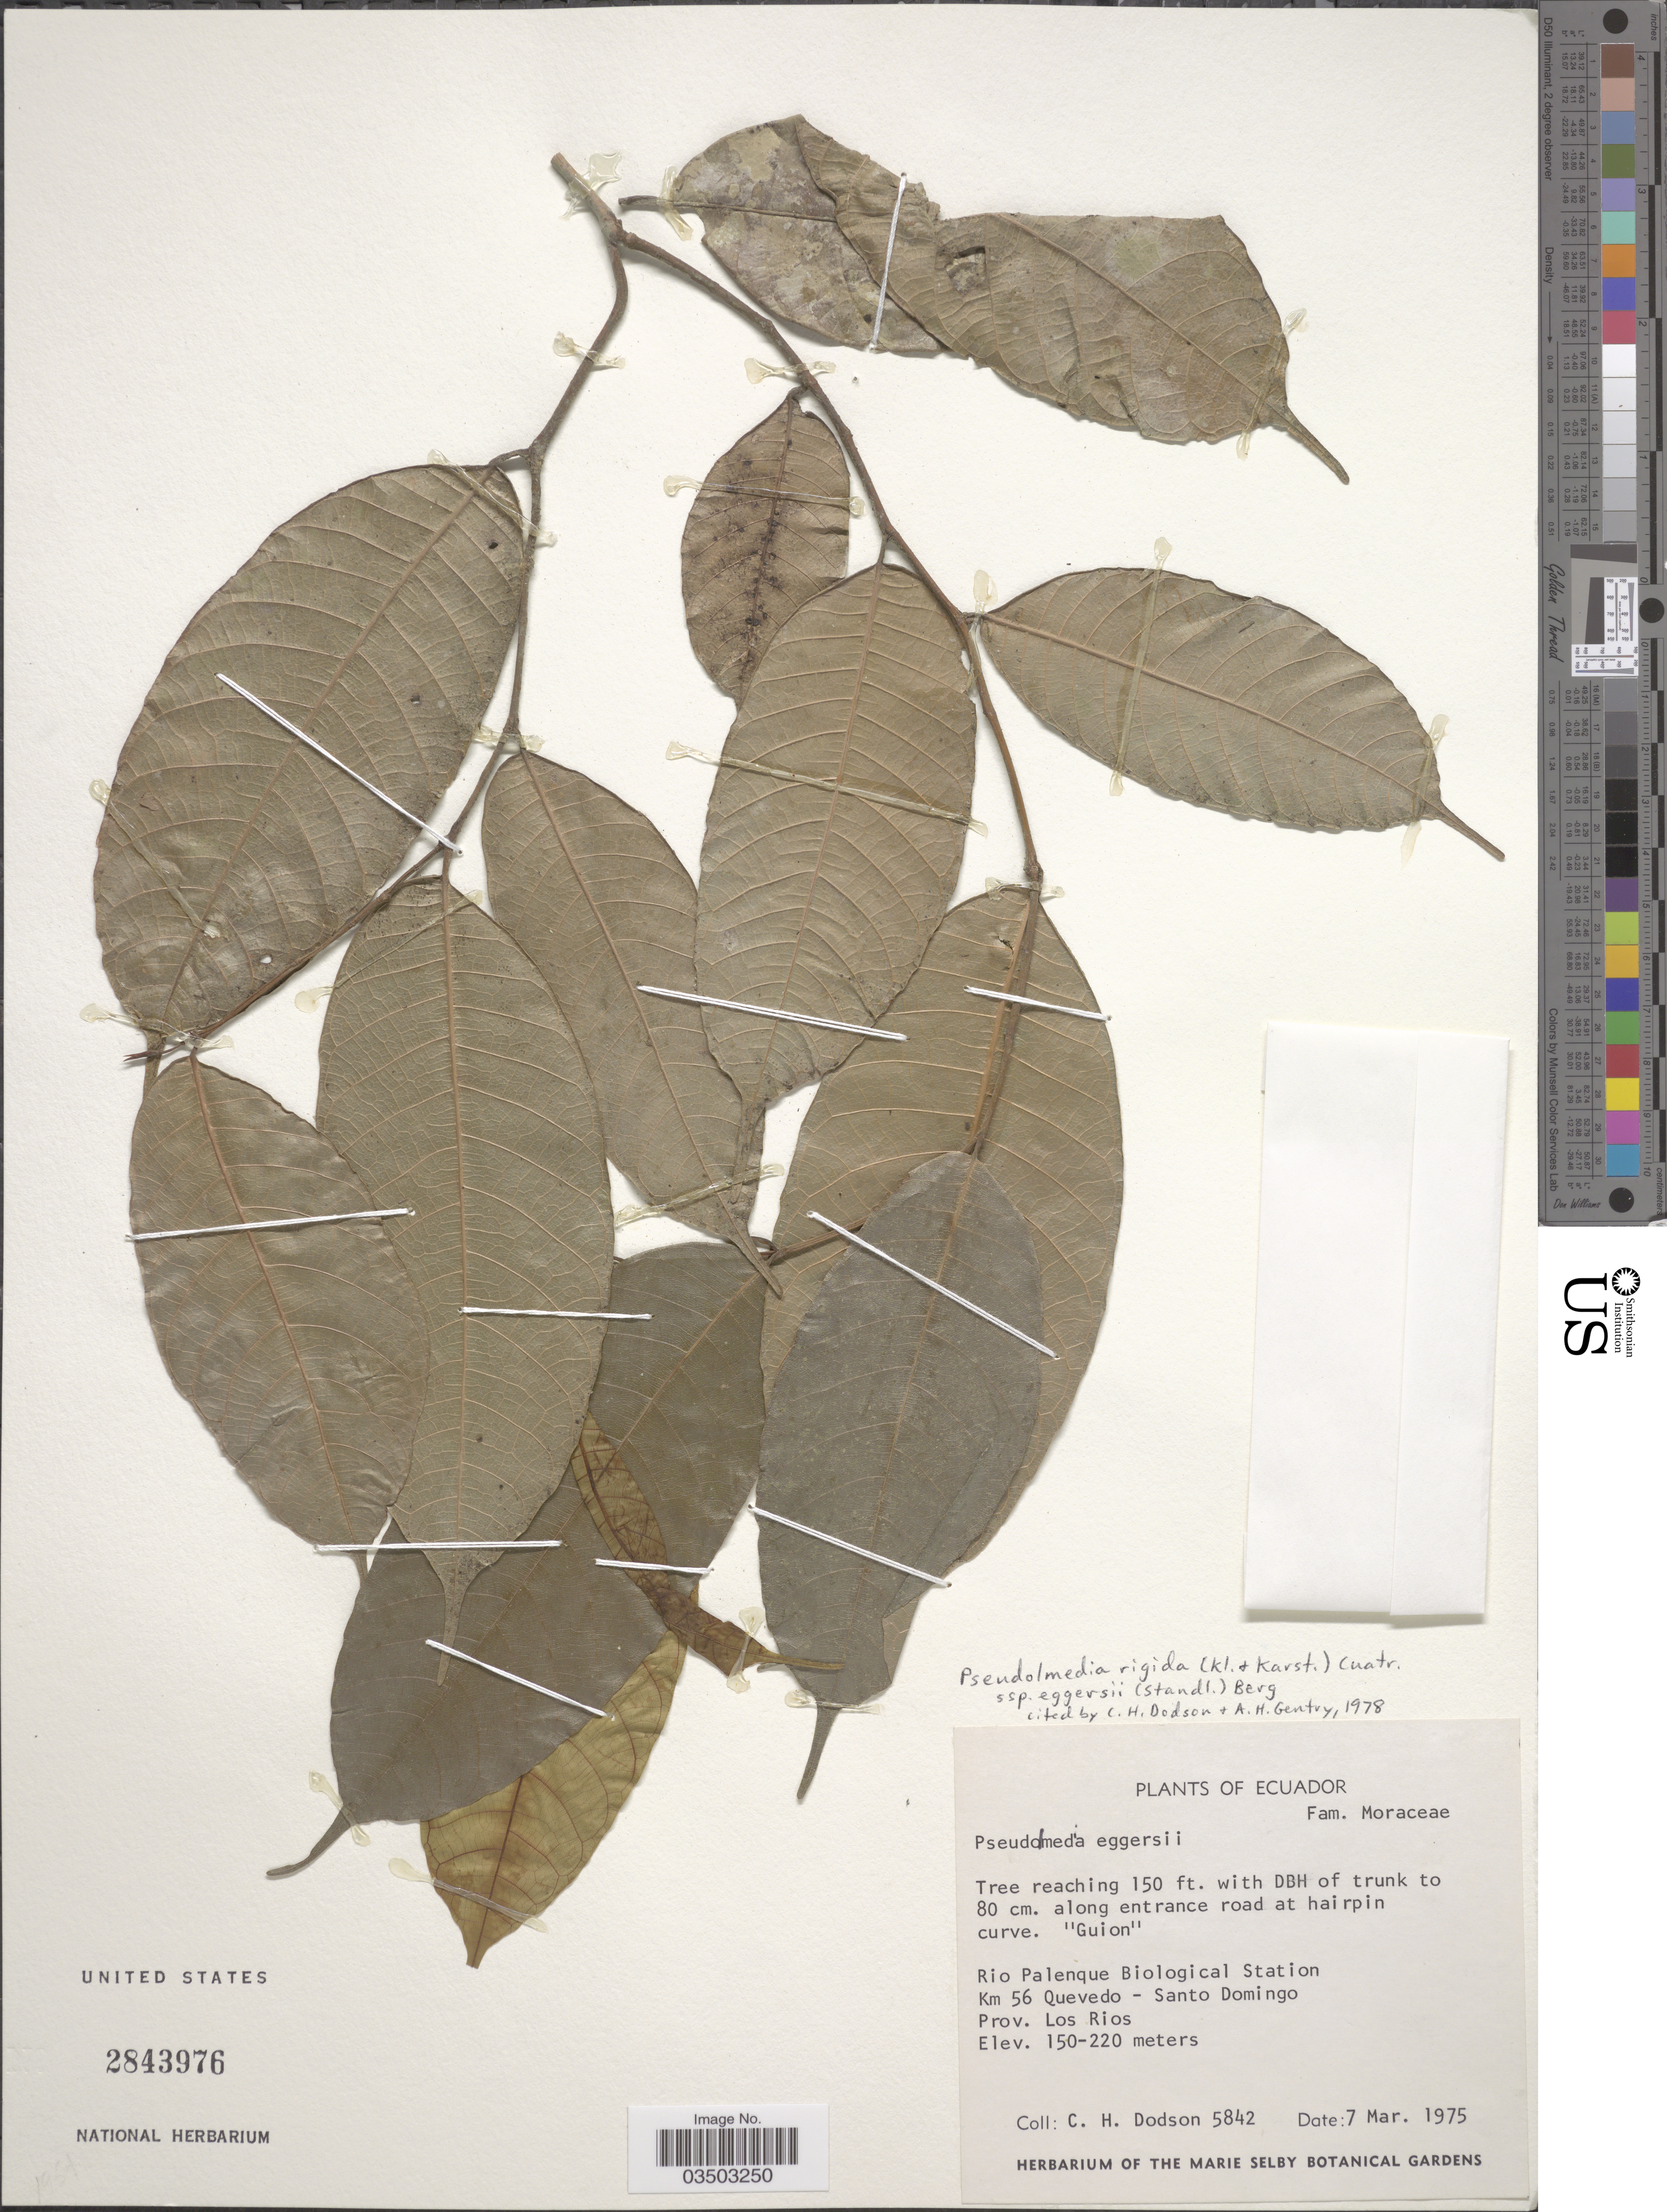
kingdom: Plantae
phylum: Tracheophyta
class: Magnoliopsida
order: Rosales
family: Moraceae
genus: Pseudolmedia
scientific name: Pseudolmedia rigida subsp. eggersii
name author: (Standl.) C.C. Berg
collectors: C. H. Dodson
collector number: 5842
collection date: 1975-03-07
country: Ecuador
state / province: Los Ríos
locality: Rio Palenque Biological Station Km 56 Quevedo - Santo Domingo.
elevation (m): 150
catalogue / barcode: US 2843976